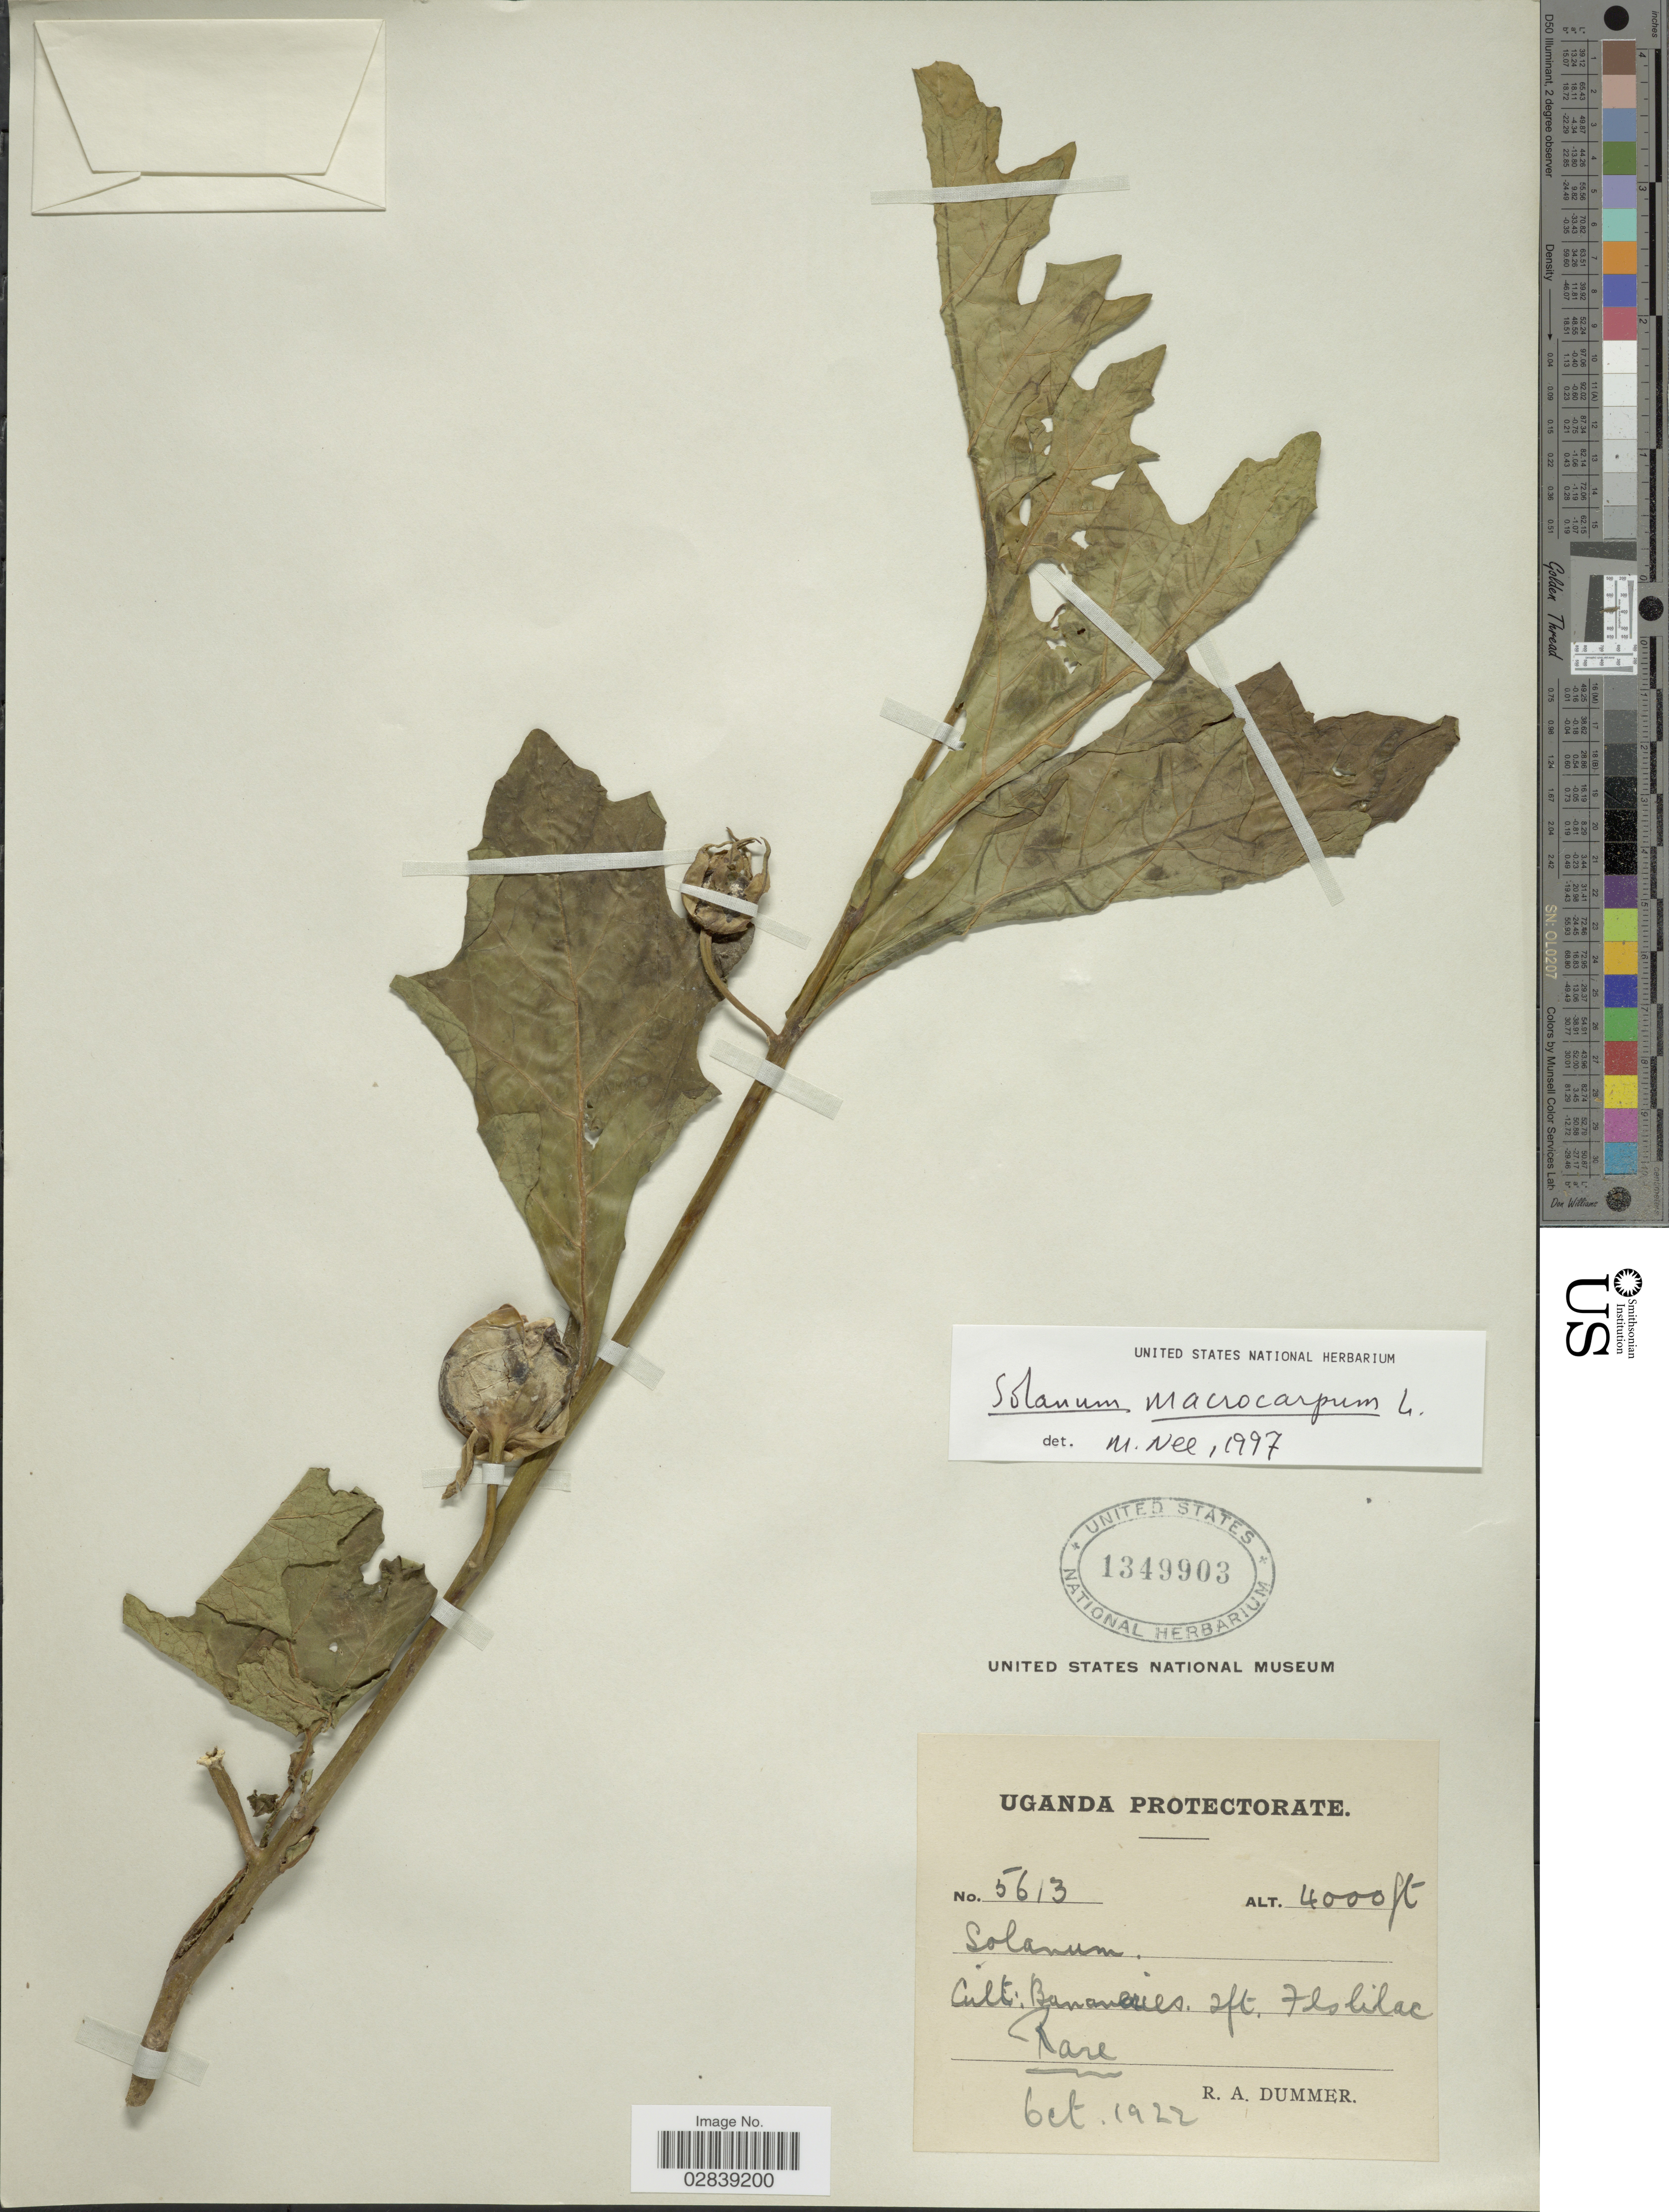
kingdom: Plantae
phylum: Tracheophyta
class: Magnoliopsida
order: Solanales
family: Solanaceae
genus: Solanum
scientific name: Solanum macrocarpon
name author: L.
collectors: R. A. Dümmer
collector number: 5613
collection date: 1922-10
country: Uganda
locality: Cult.: Bananeries.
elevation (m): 1219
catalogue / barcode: US 1349903